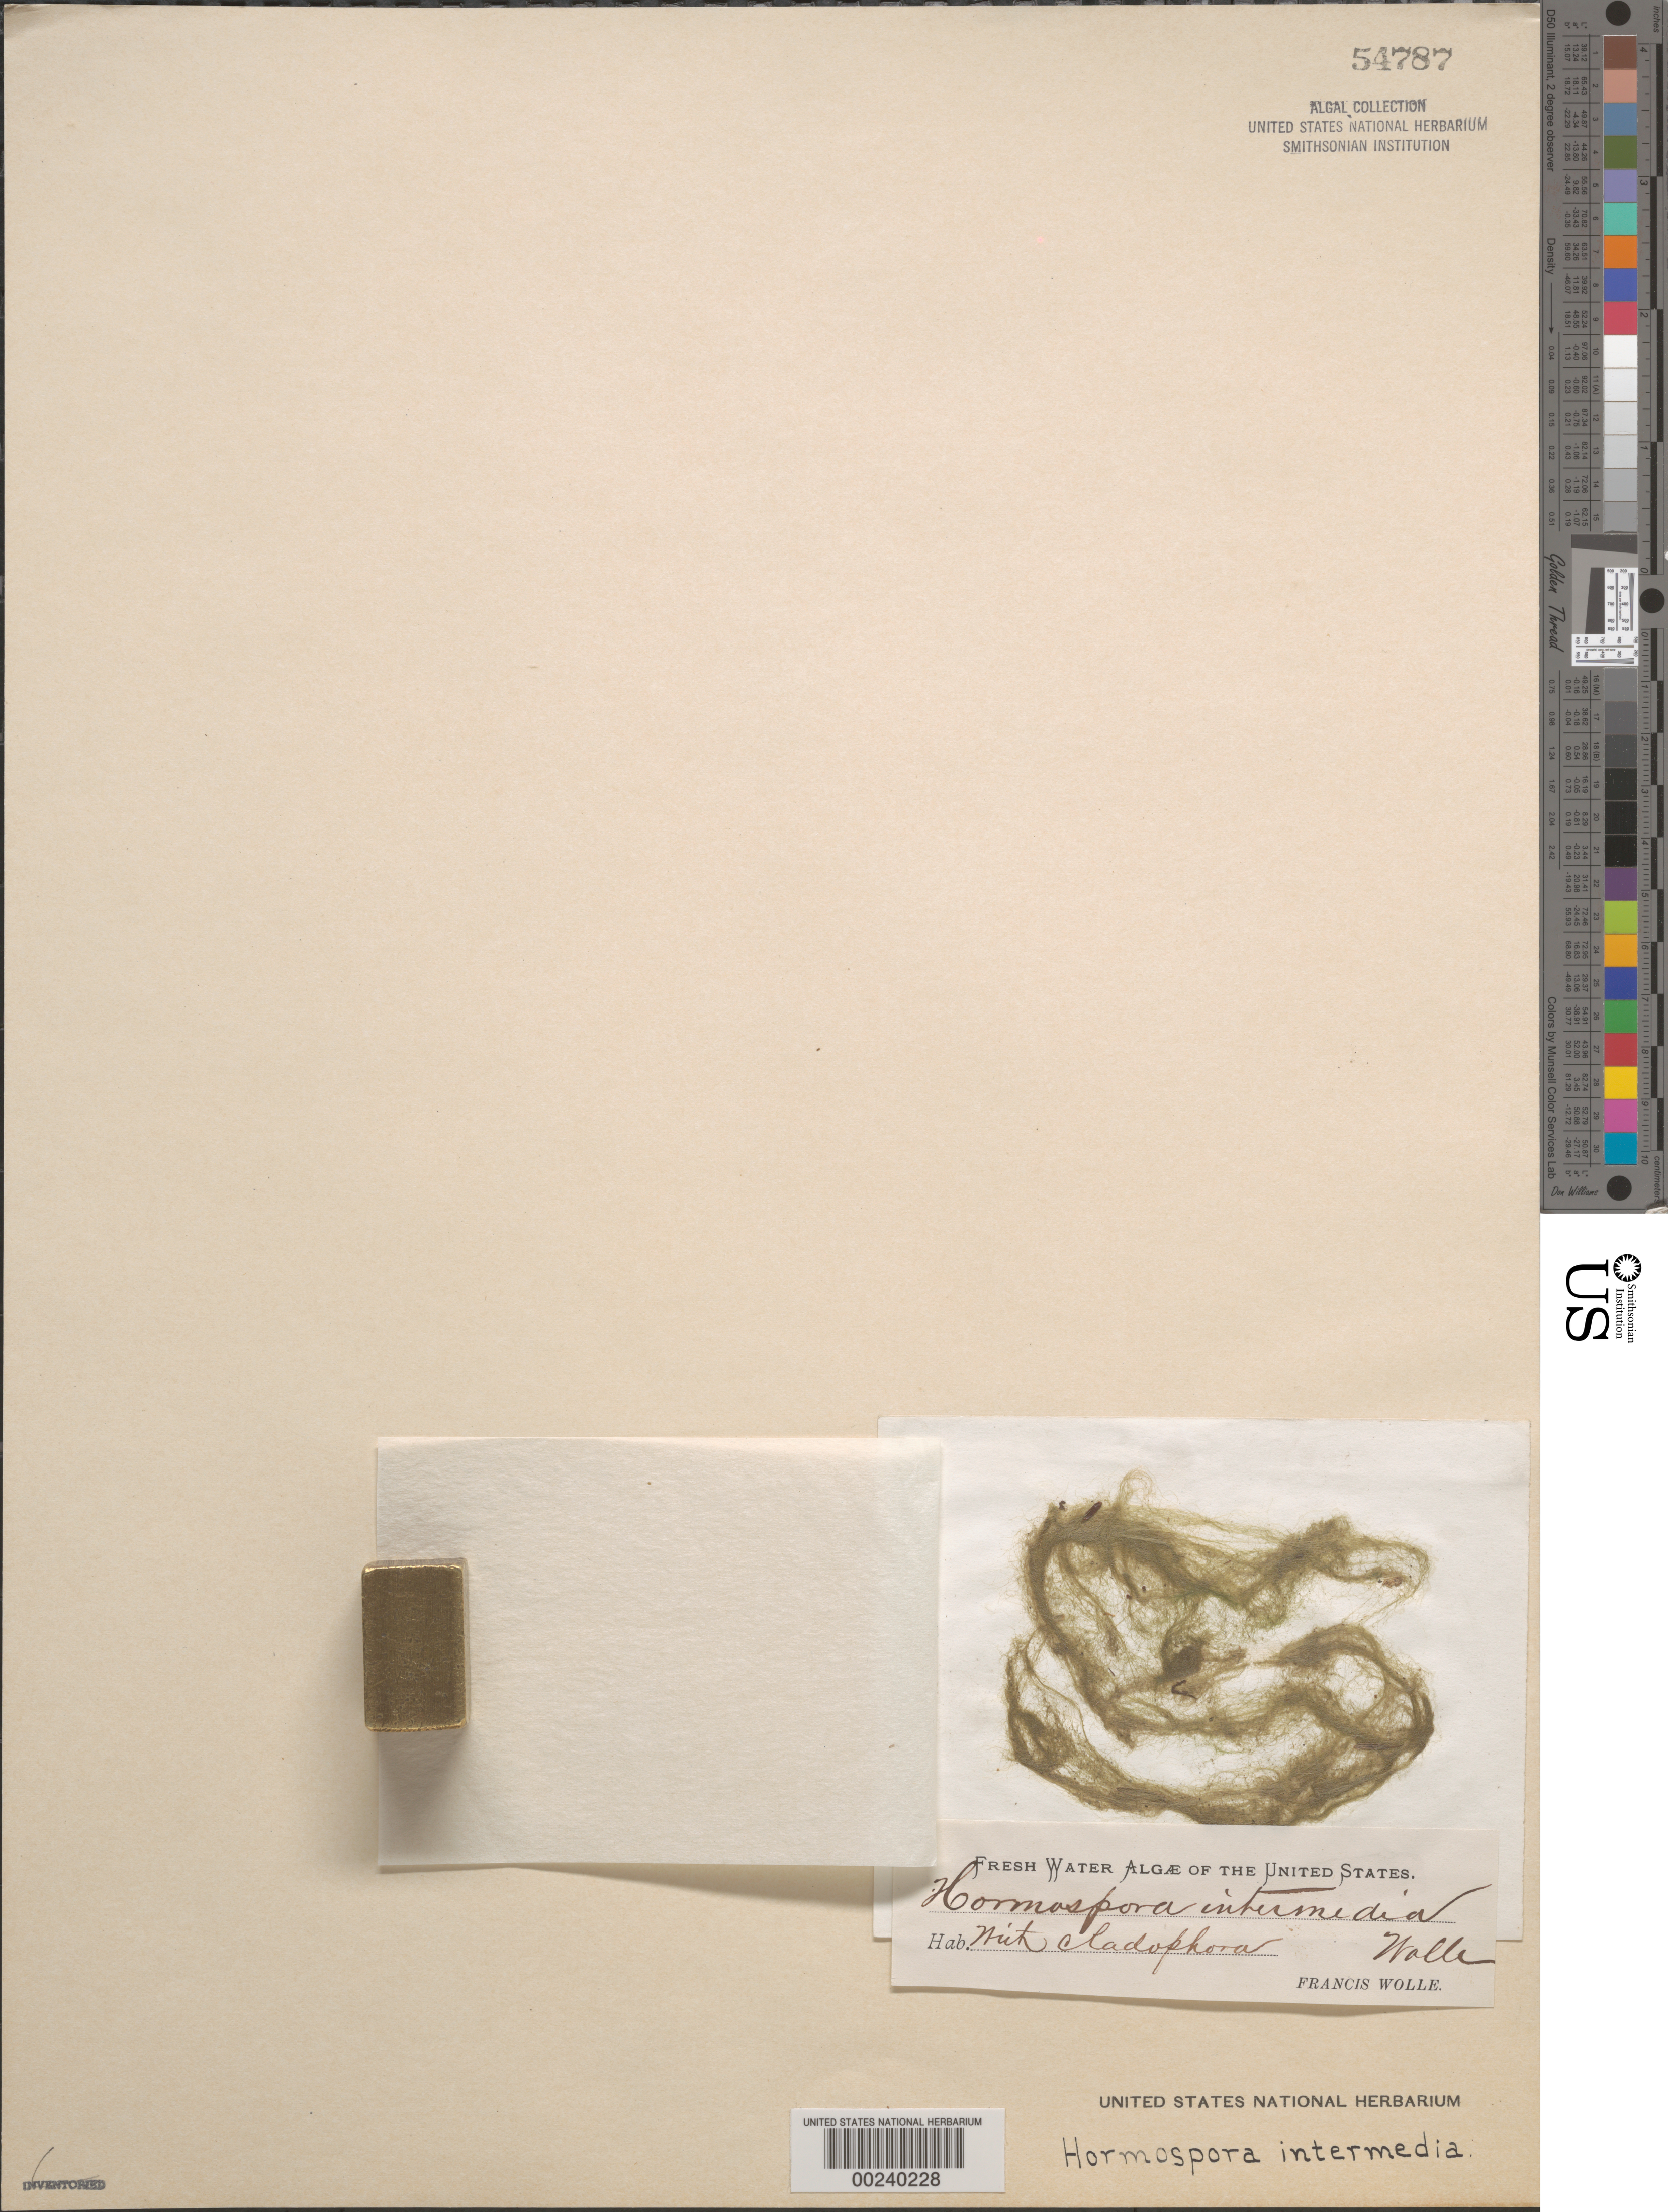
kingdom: Plantae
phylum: Chlorophyta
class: Ulvophyceae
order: Ulotrichales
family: Ulotrichaceae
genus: Ulothrix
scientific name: Ulothrix intermedia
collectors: F. Wolle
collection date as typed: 18--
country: United States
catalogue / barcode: US 54787